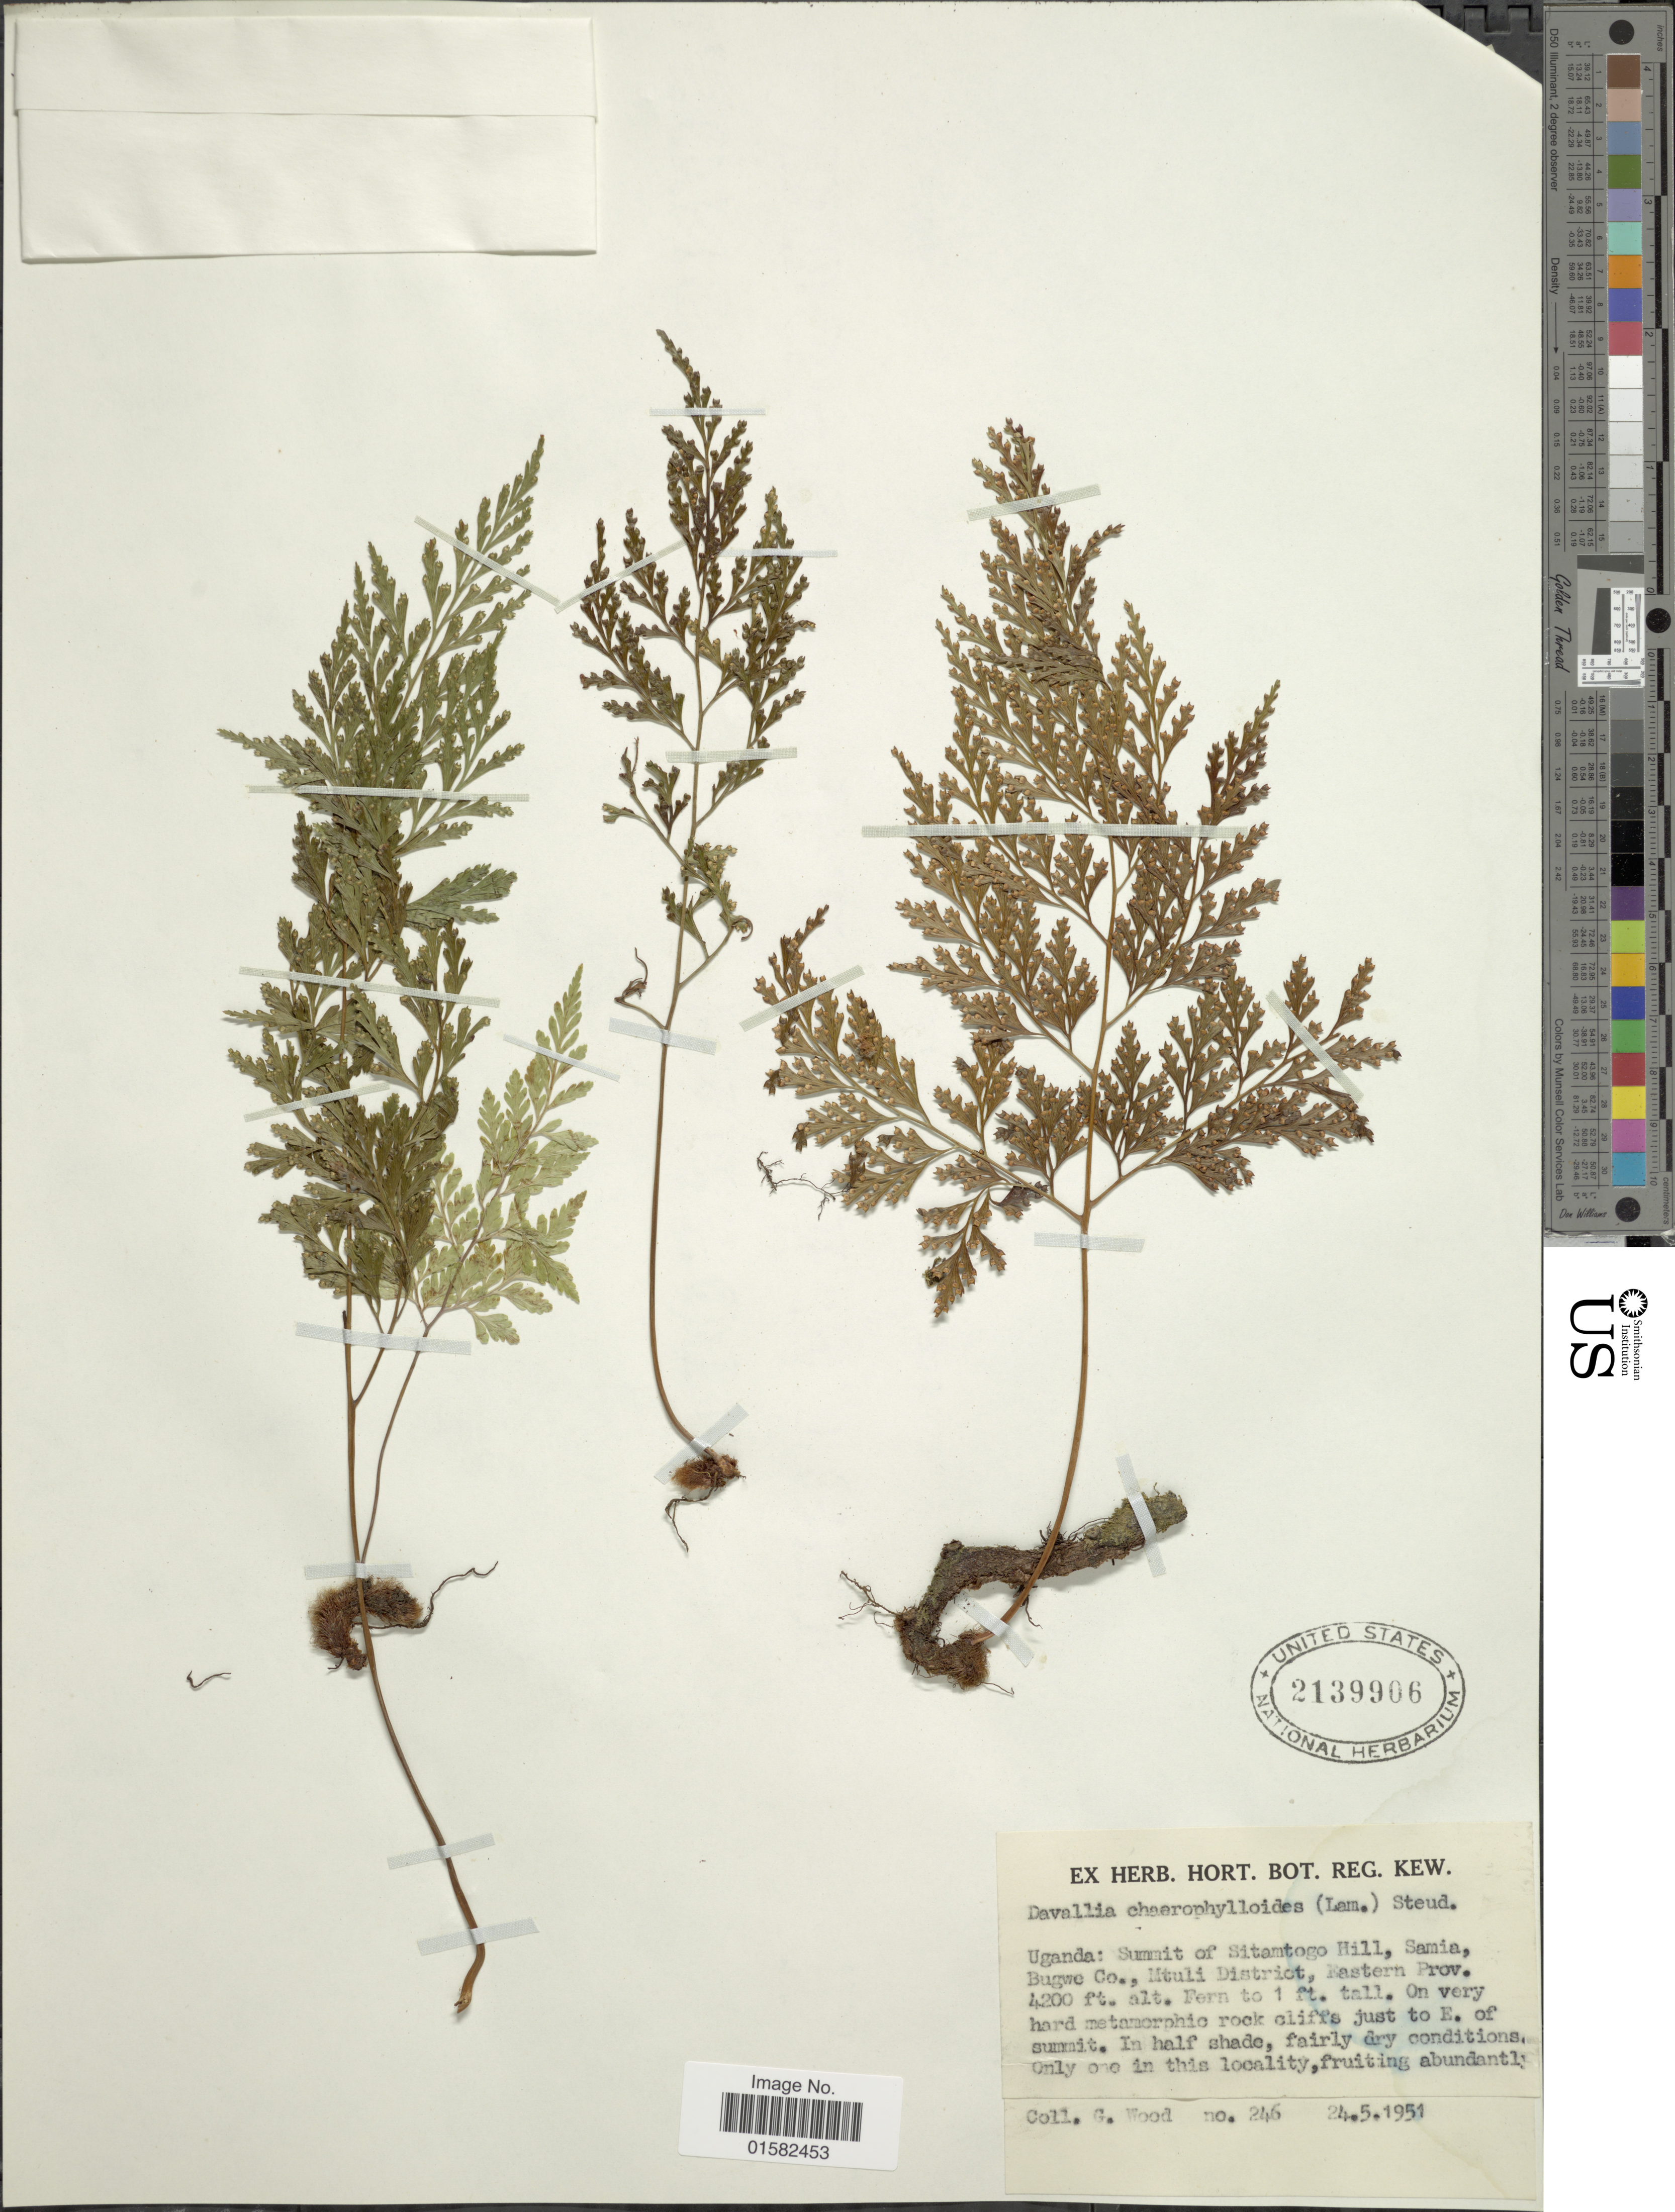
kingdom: Plantae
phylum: Tracheophyta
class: Polypodiopsida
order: Polypodiales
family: Davalliaceae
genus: Wibelia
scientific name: Wibelia chaerophylloides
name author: (Poir.) M. Kato & Tsutsumi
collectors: G. Silverwood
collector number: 246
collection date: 1951-05-24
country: Uganda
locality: Summit of Sitamtogo Hill, Samia, Bugwe co, Mtuli District, Eastern Prov. On very hard Metamorphic rock cliffs just to E. of summit.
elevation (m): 1280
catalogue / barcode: US 2139906